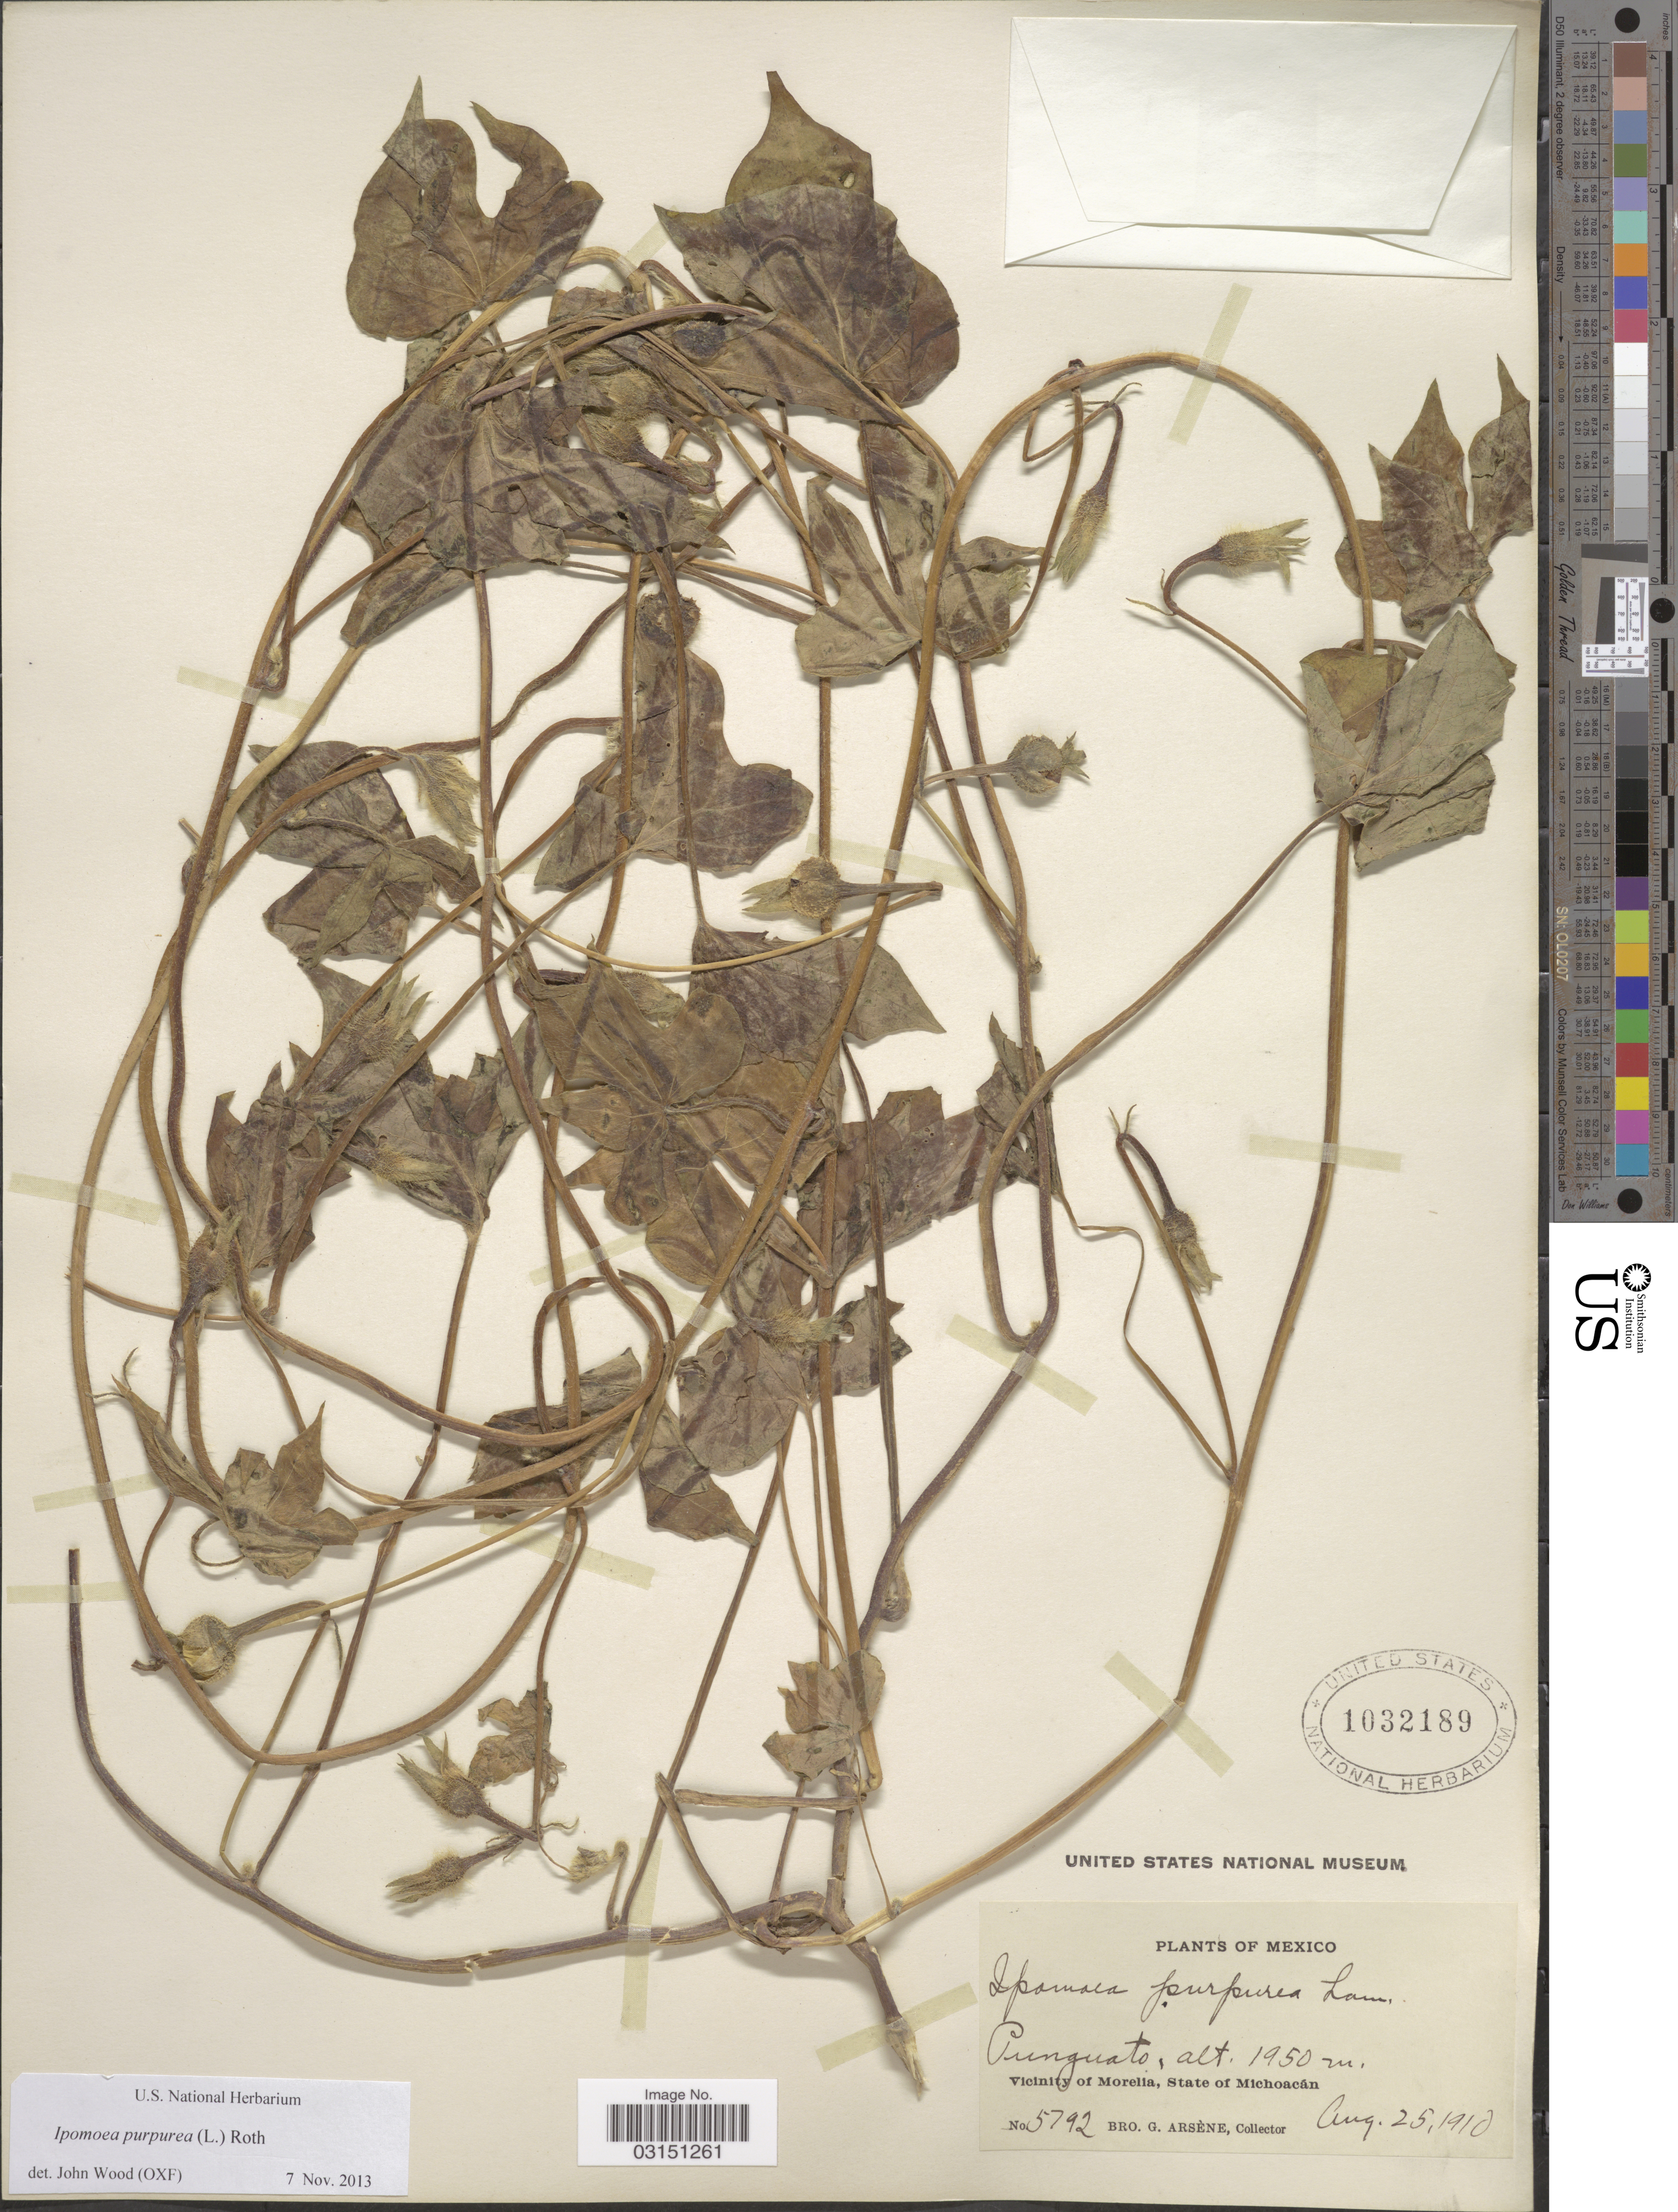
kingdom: Plantae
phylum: Tracheophyta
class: Magnoliopsida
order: Solanales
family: Convolvulaceae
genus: Ipomoea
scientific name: Ipomoea purpurea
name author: (L.) Roth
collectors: Bro. G. Arsène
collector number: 5792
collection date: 1910-08-25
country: Mexico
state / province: Michoacán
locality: Punguato, Vicinity of Morelia.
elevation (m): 1950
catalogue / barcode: US 1032189